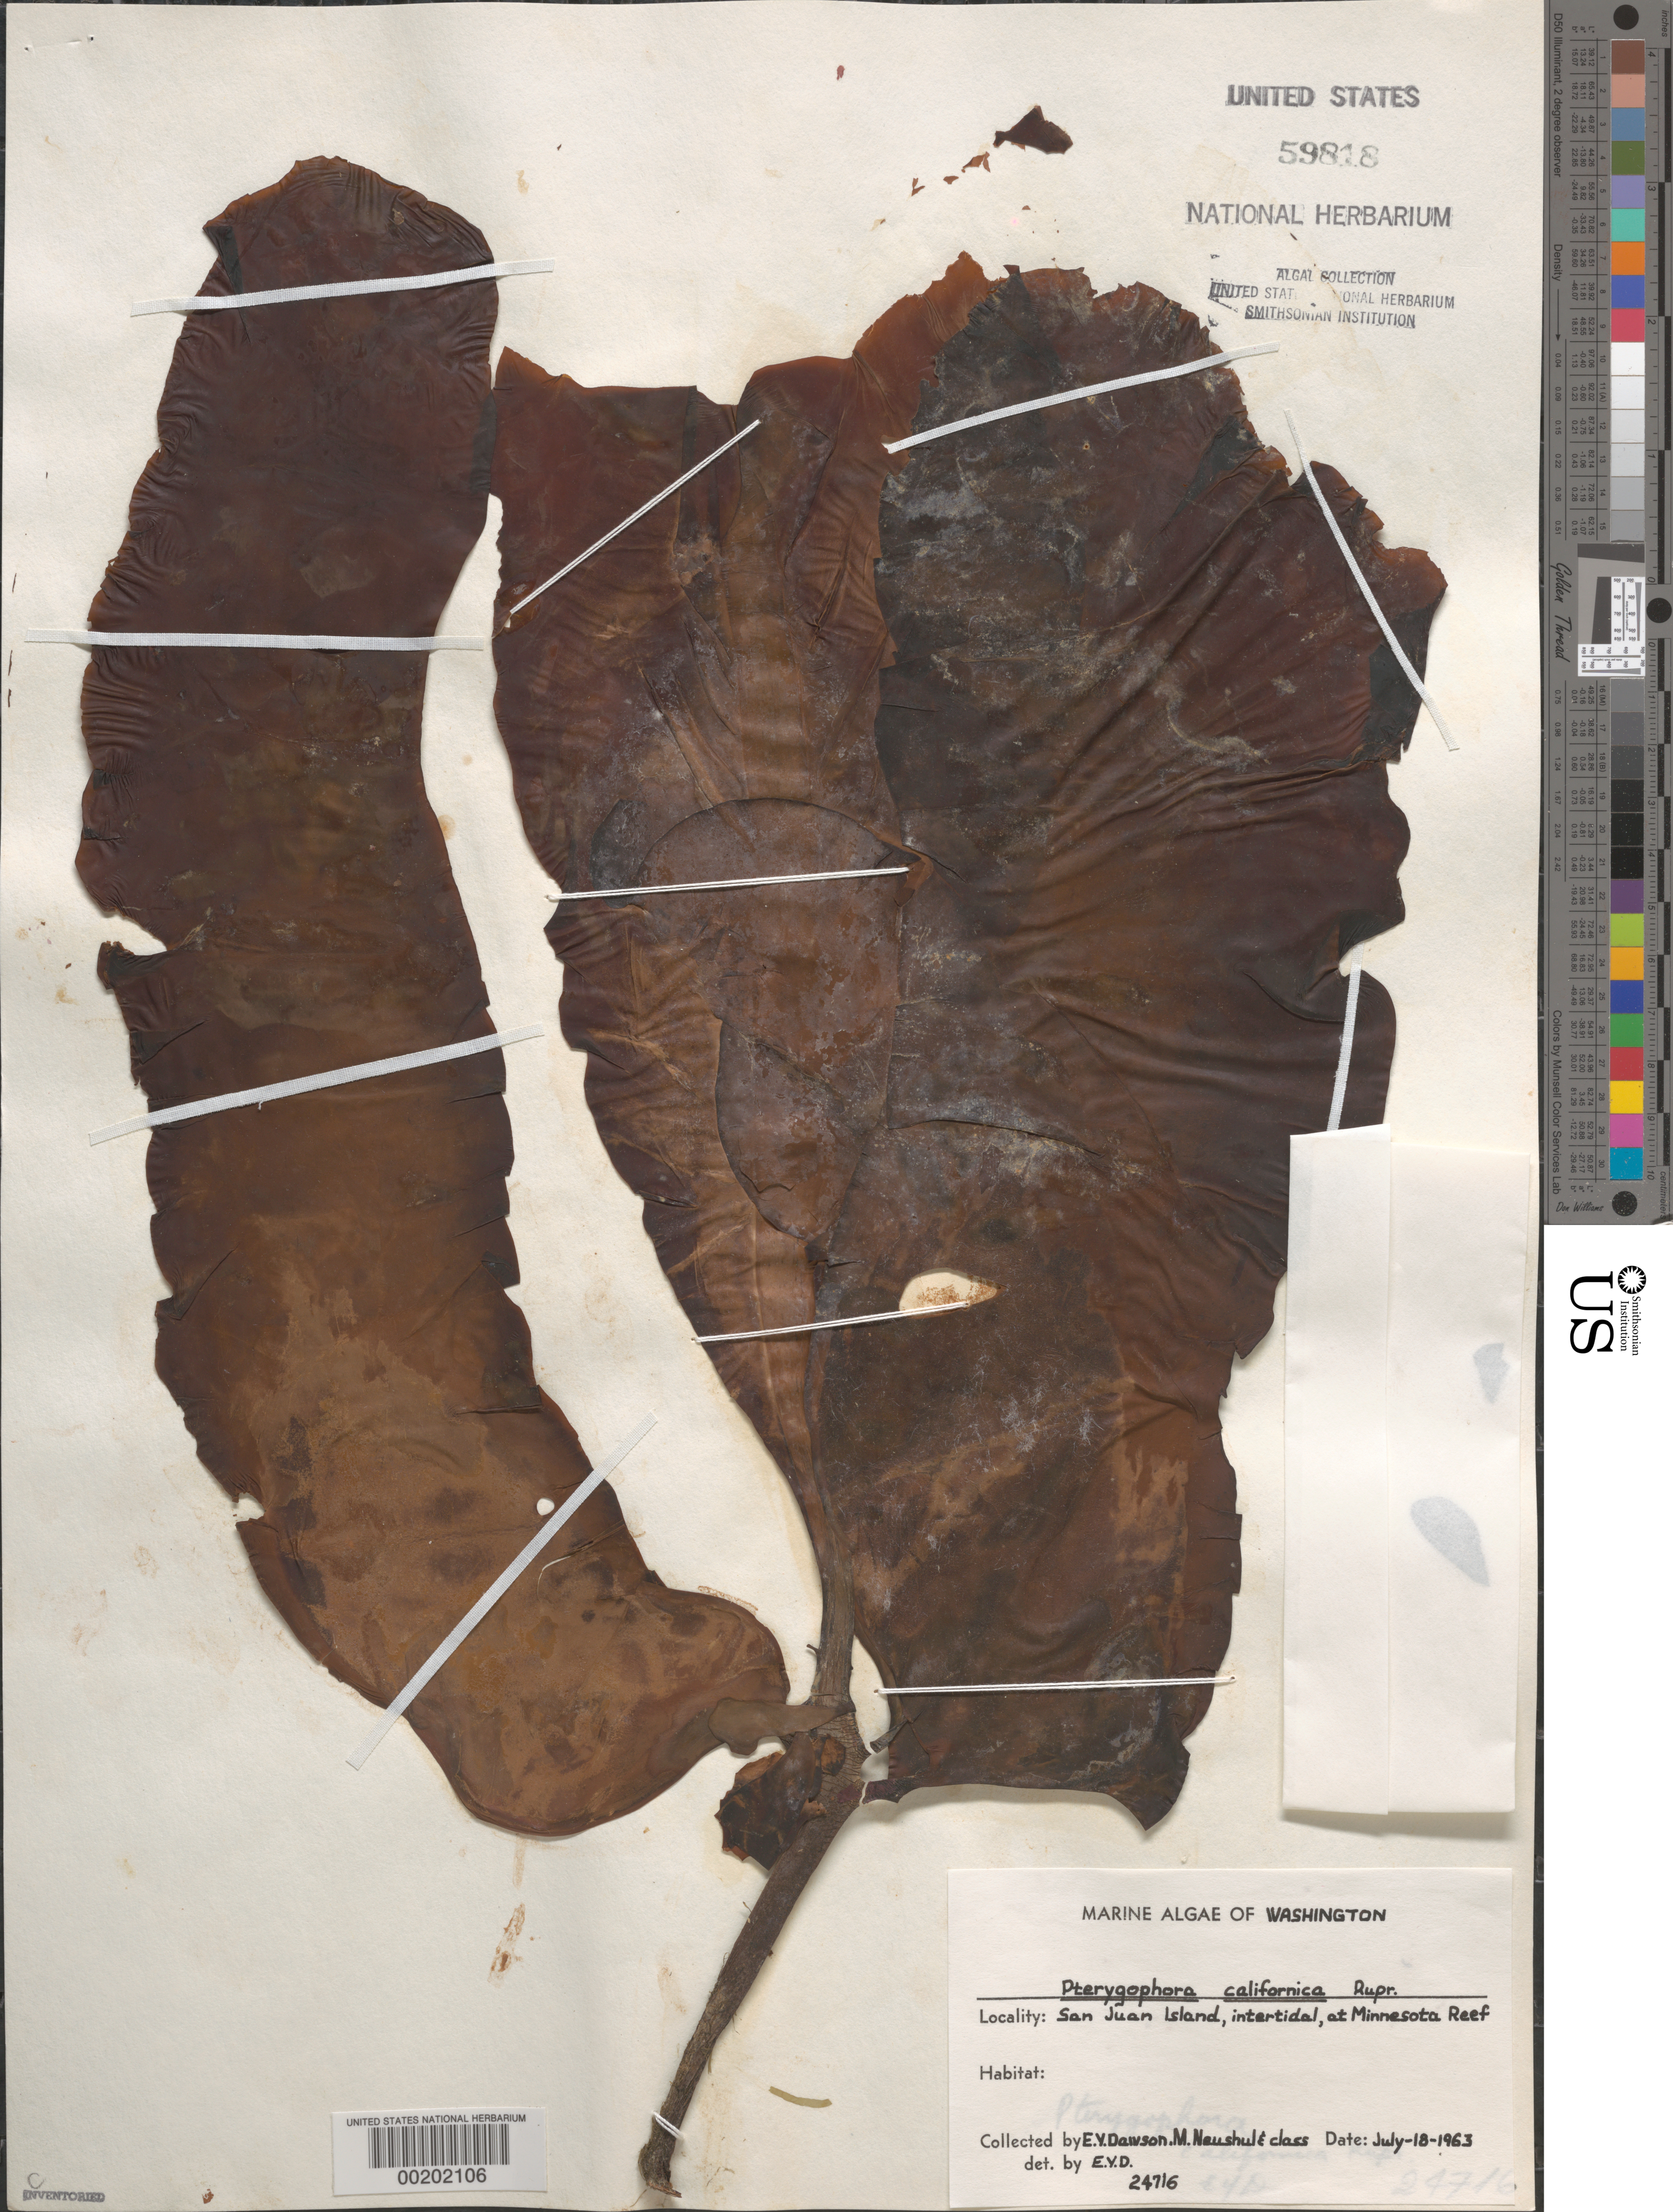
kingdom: Chromista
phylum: Ochrophyta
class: Phaeophyceae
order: Laminariales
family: Alariaceae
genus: Pterygophora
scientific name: Pterygophora californica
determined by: Dawson, E. Y.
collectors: E. Y. Dawson, M. Neushul & Algae Class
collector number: EYD 24716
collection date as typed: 18 Jul 1963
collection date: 1963-07-18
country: United States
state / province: Washington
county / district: San Juan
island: San Juan Island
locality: Minnesota Reef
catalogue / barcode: US 59818